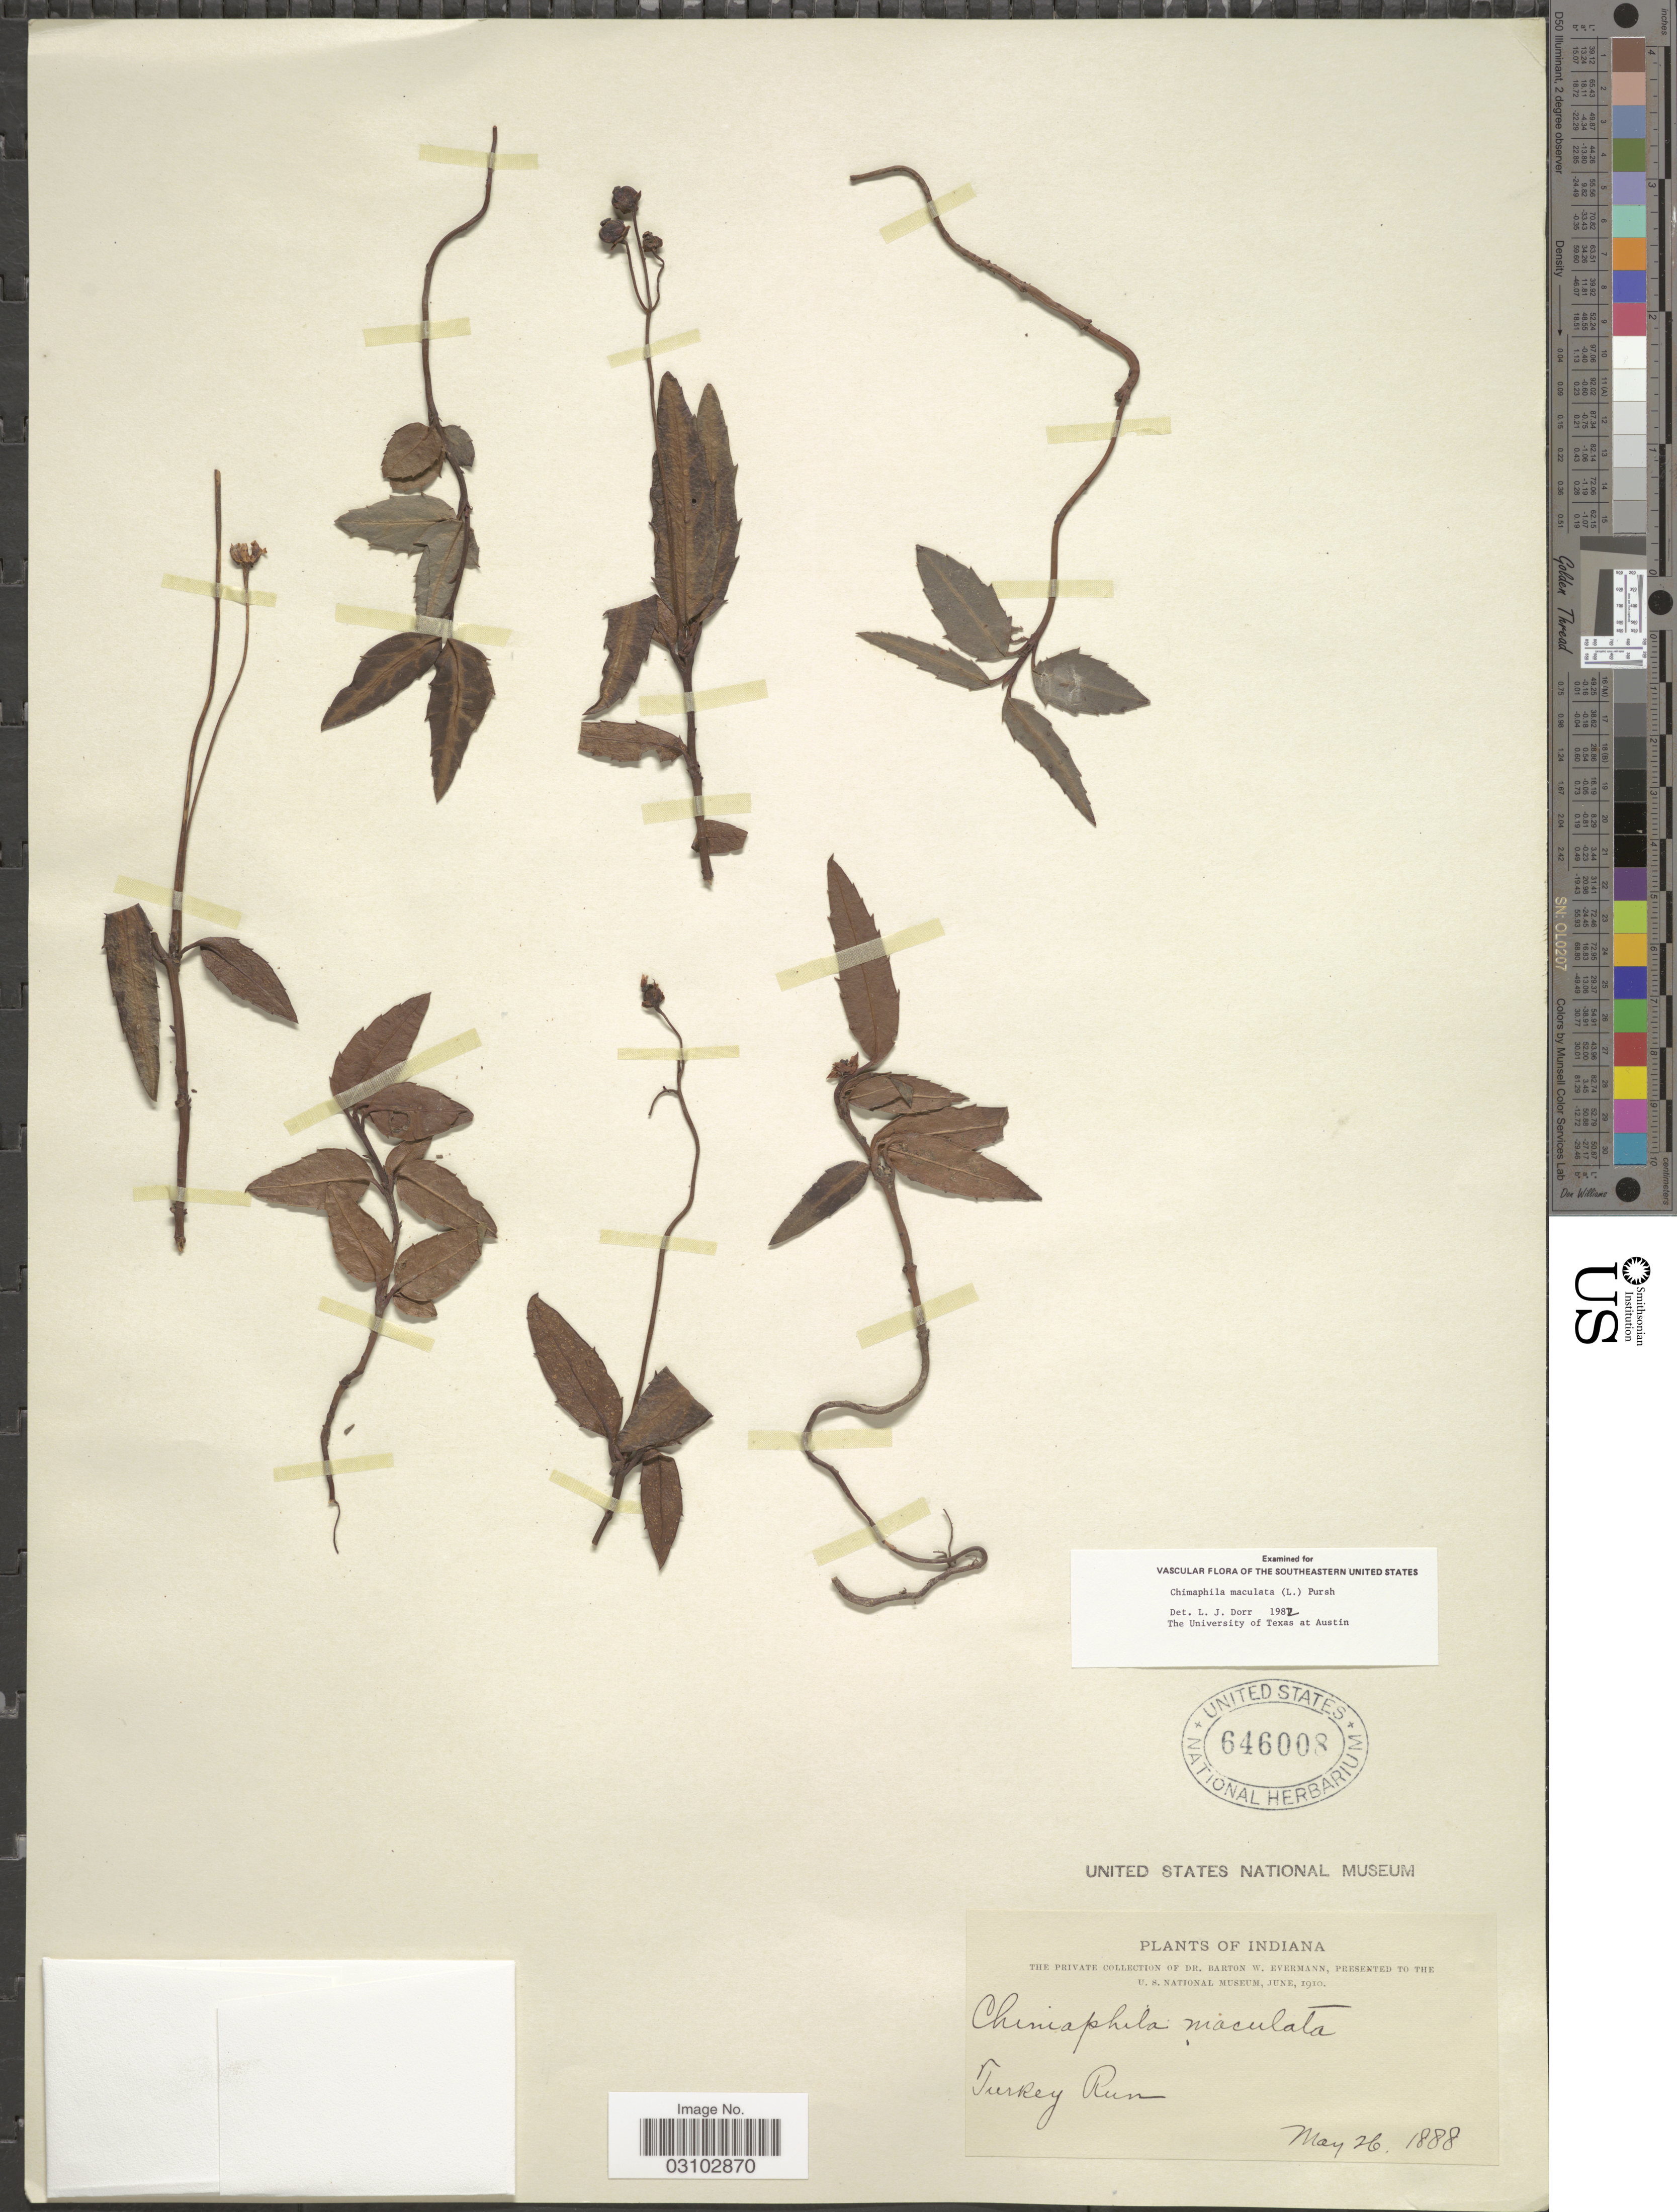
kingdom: Plantae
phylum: Tracheophyta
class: Magnoliopsida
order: Ericales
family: Ericaceae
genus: Chimaphila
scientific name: Chimaphila maculata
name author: (L.) Pursh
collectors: B. W. Evermann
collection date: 1888-05-26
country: United States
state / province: Indiana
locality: Turkey Run.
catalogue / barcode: US 646008